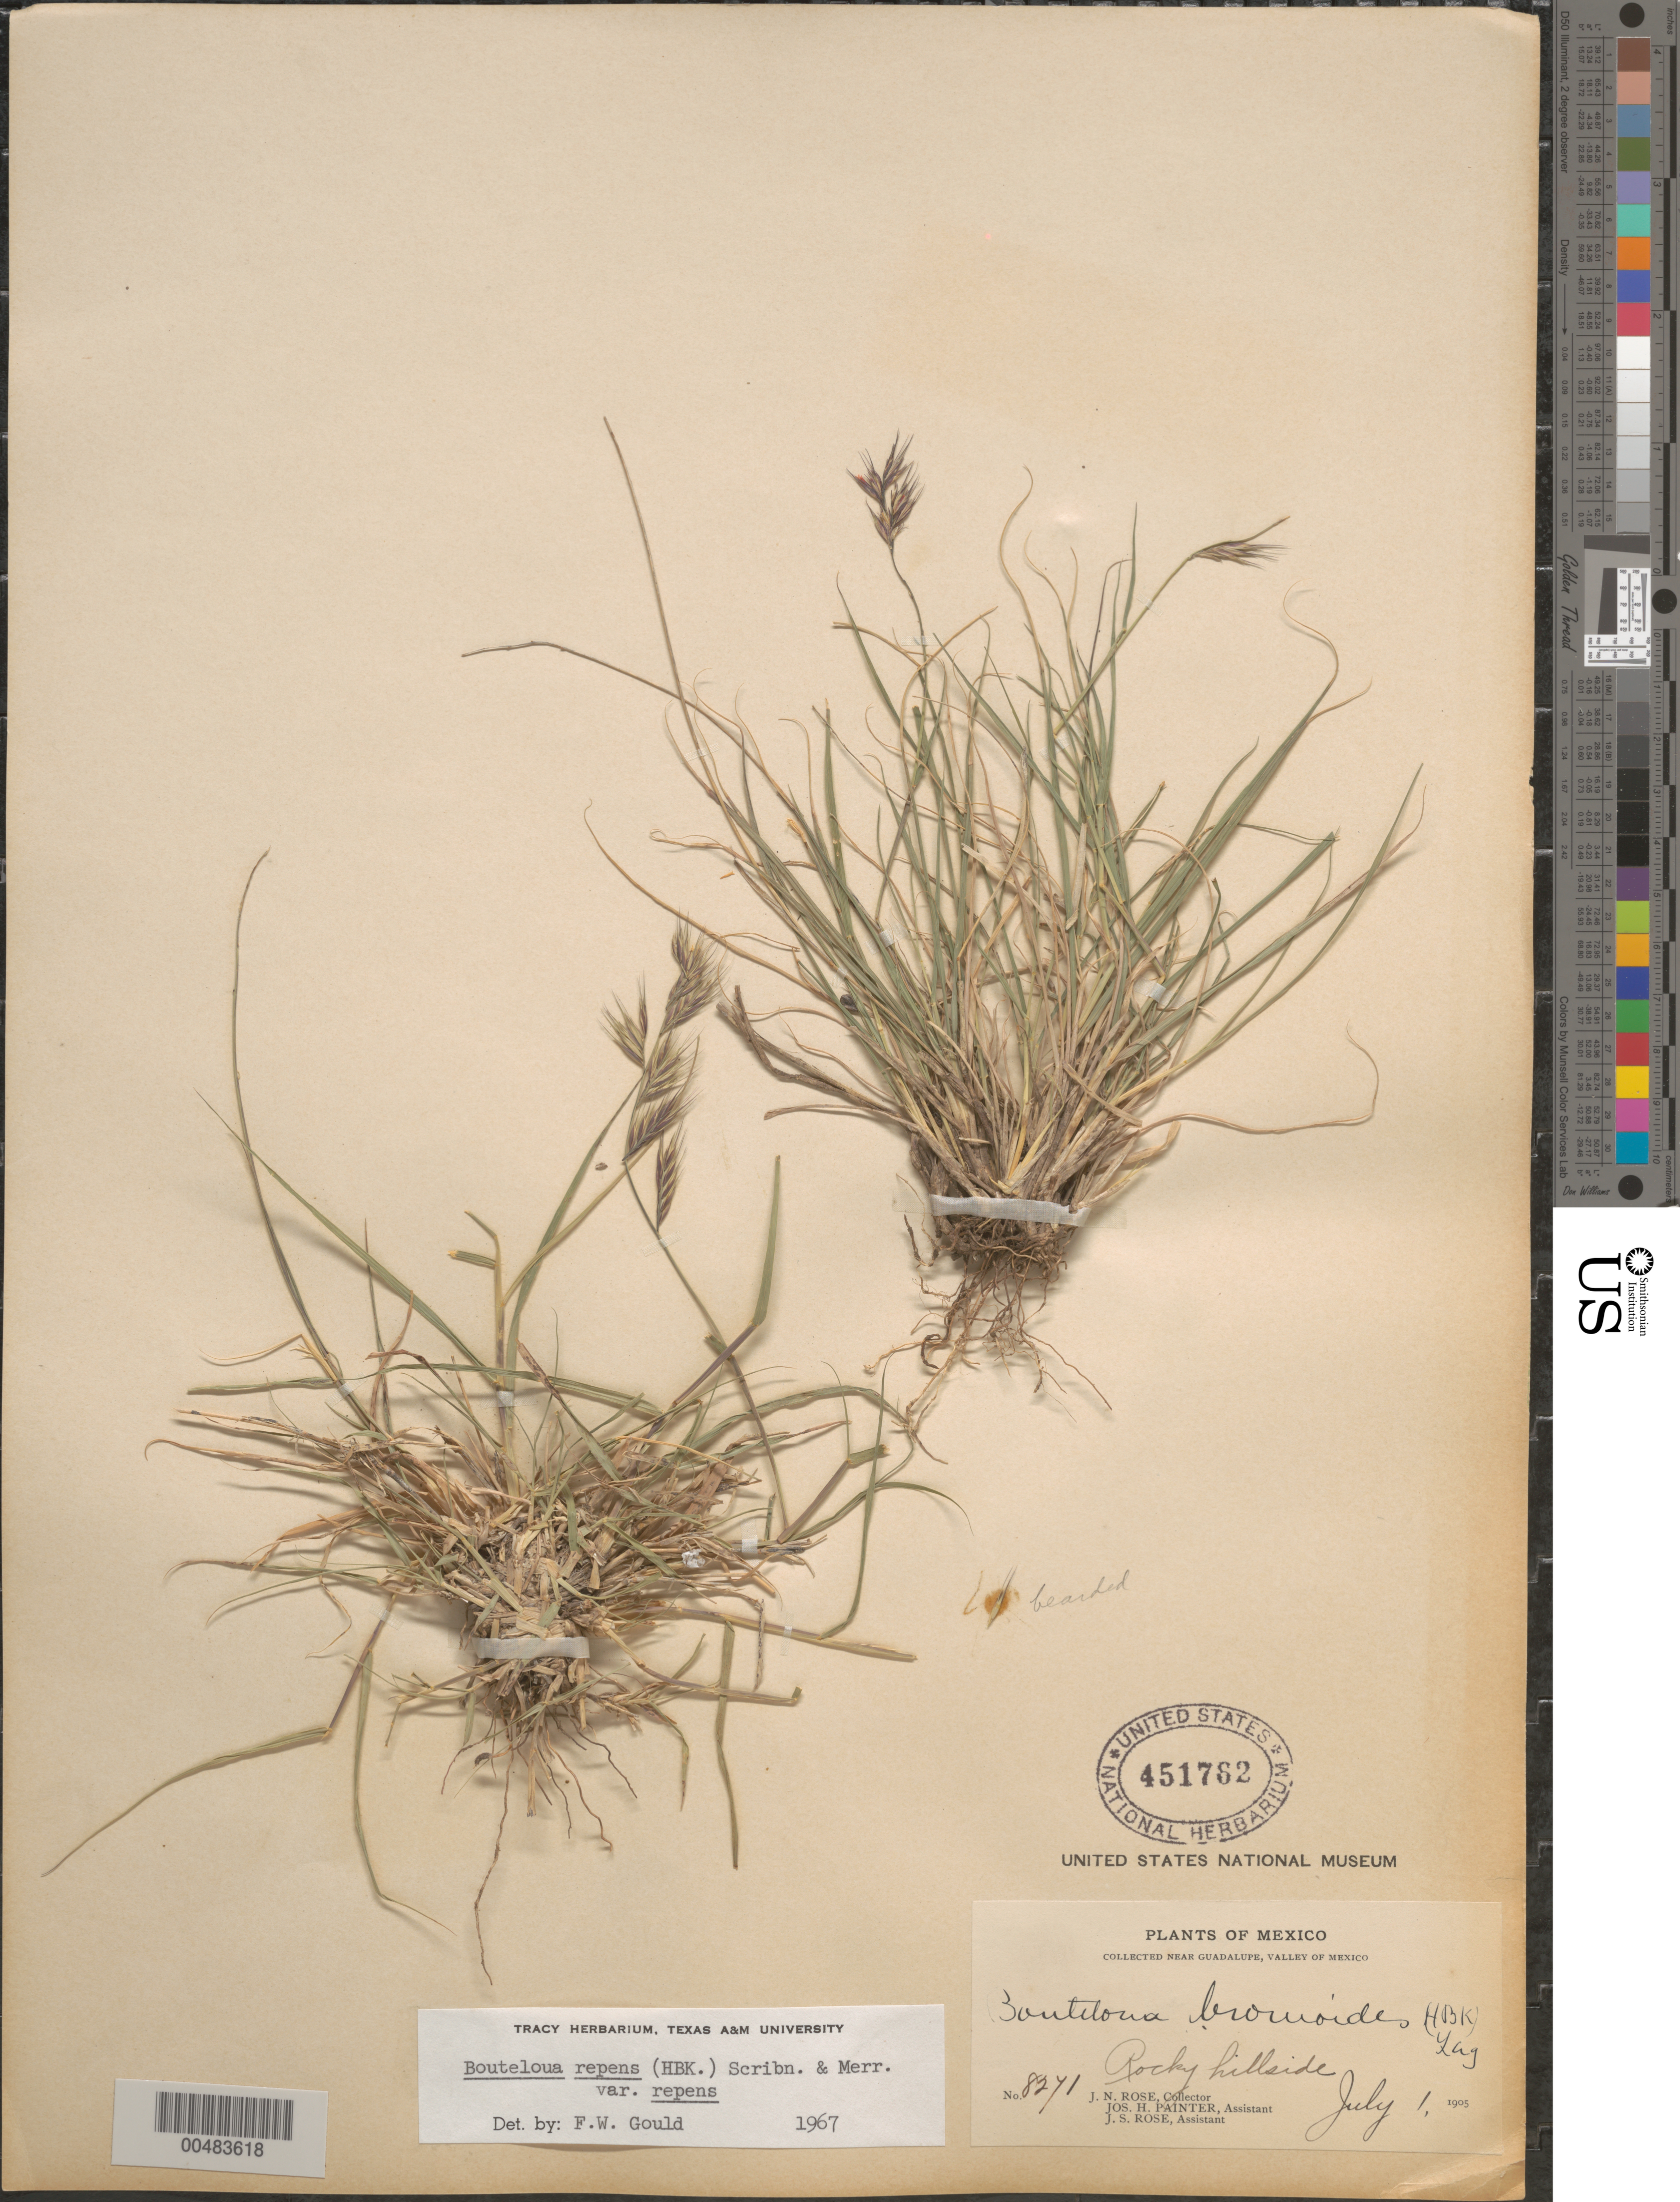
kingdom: Plantae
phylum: Tracheophyta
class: Liliopsida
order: Poales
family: Poaceae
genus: Bouteloua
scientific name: Bouteloua repens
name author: (Kunth) Scribn. & Merr.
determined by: Gould, F. W.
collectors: J. N. Rose, J. H. Painter & J. S. Rose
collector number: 8271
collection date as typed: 1 Jul 1905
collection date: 1905-07-01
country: Mexico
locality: Guadalupe, Valley of Mexico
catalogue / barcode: US 451762